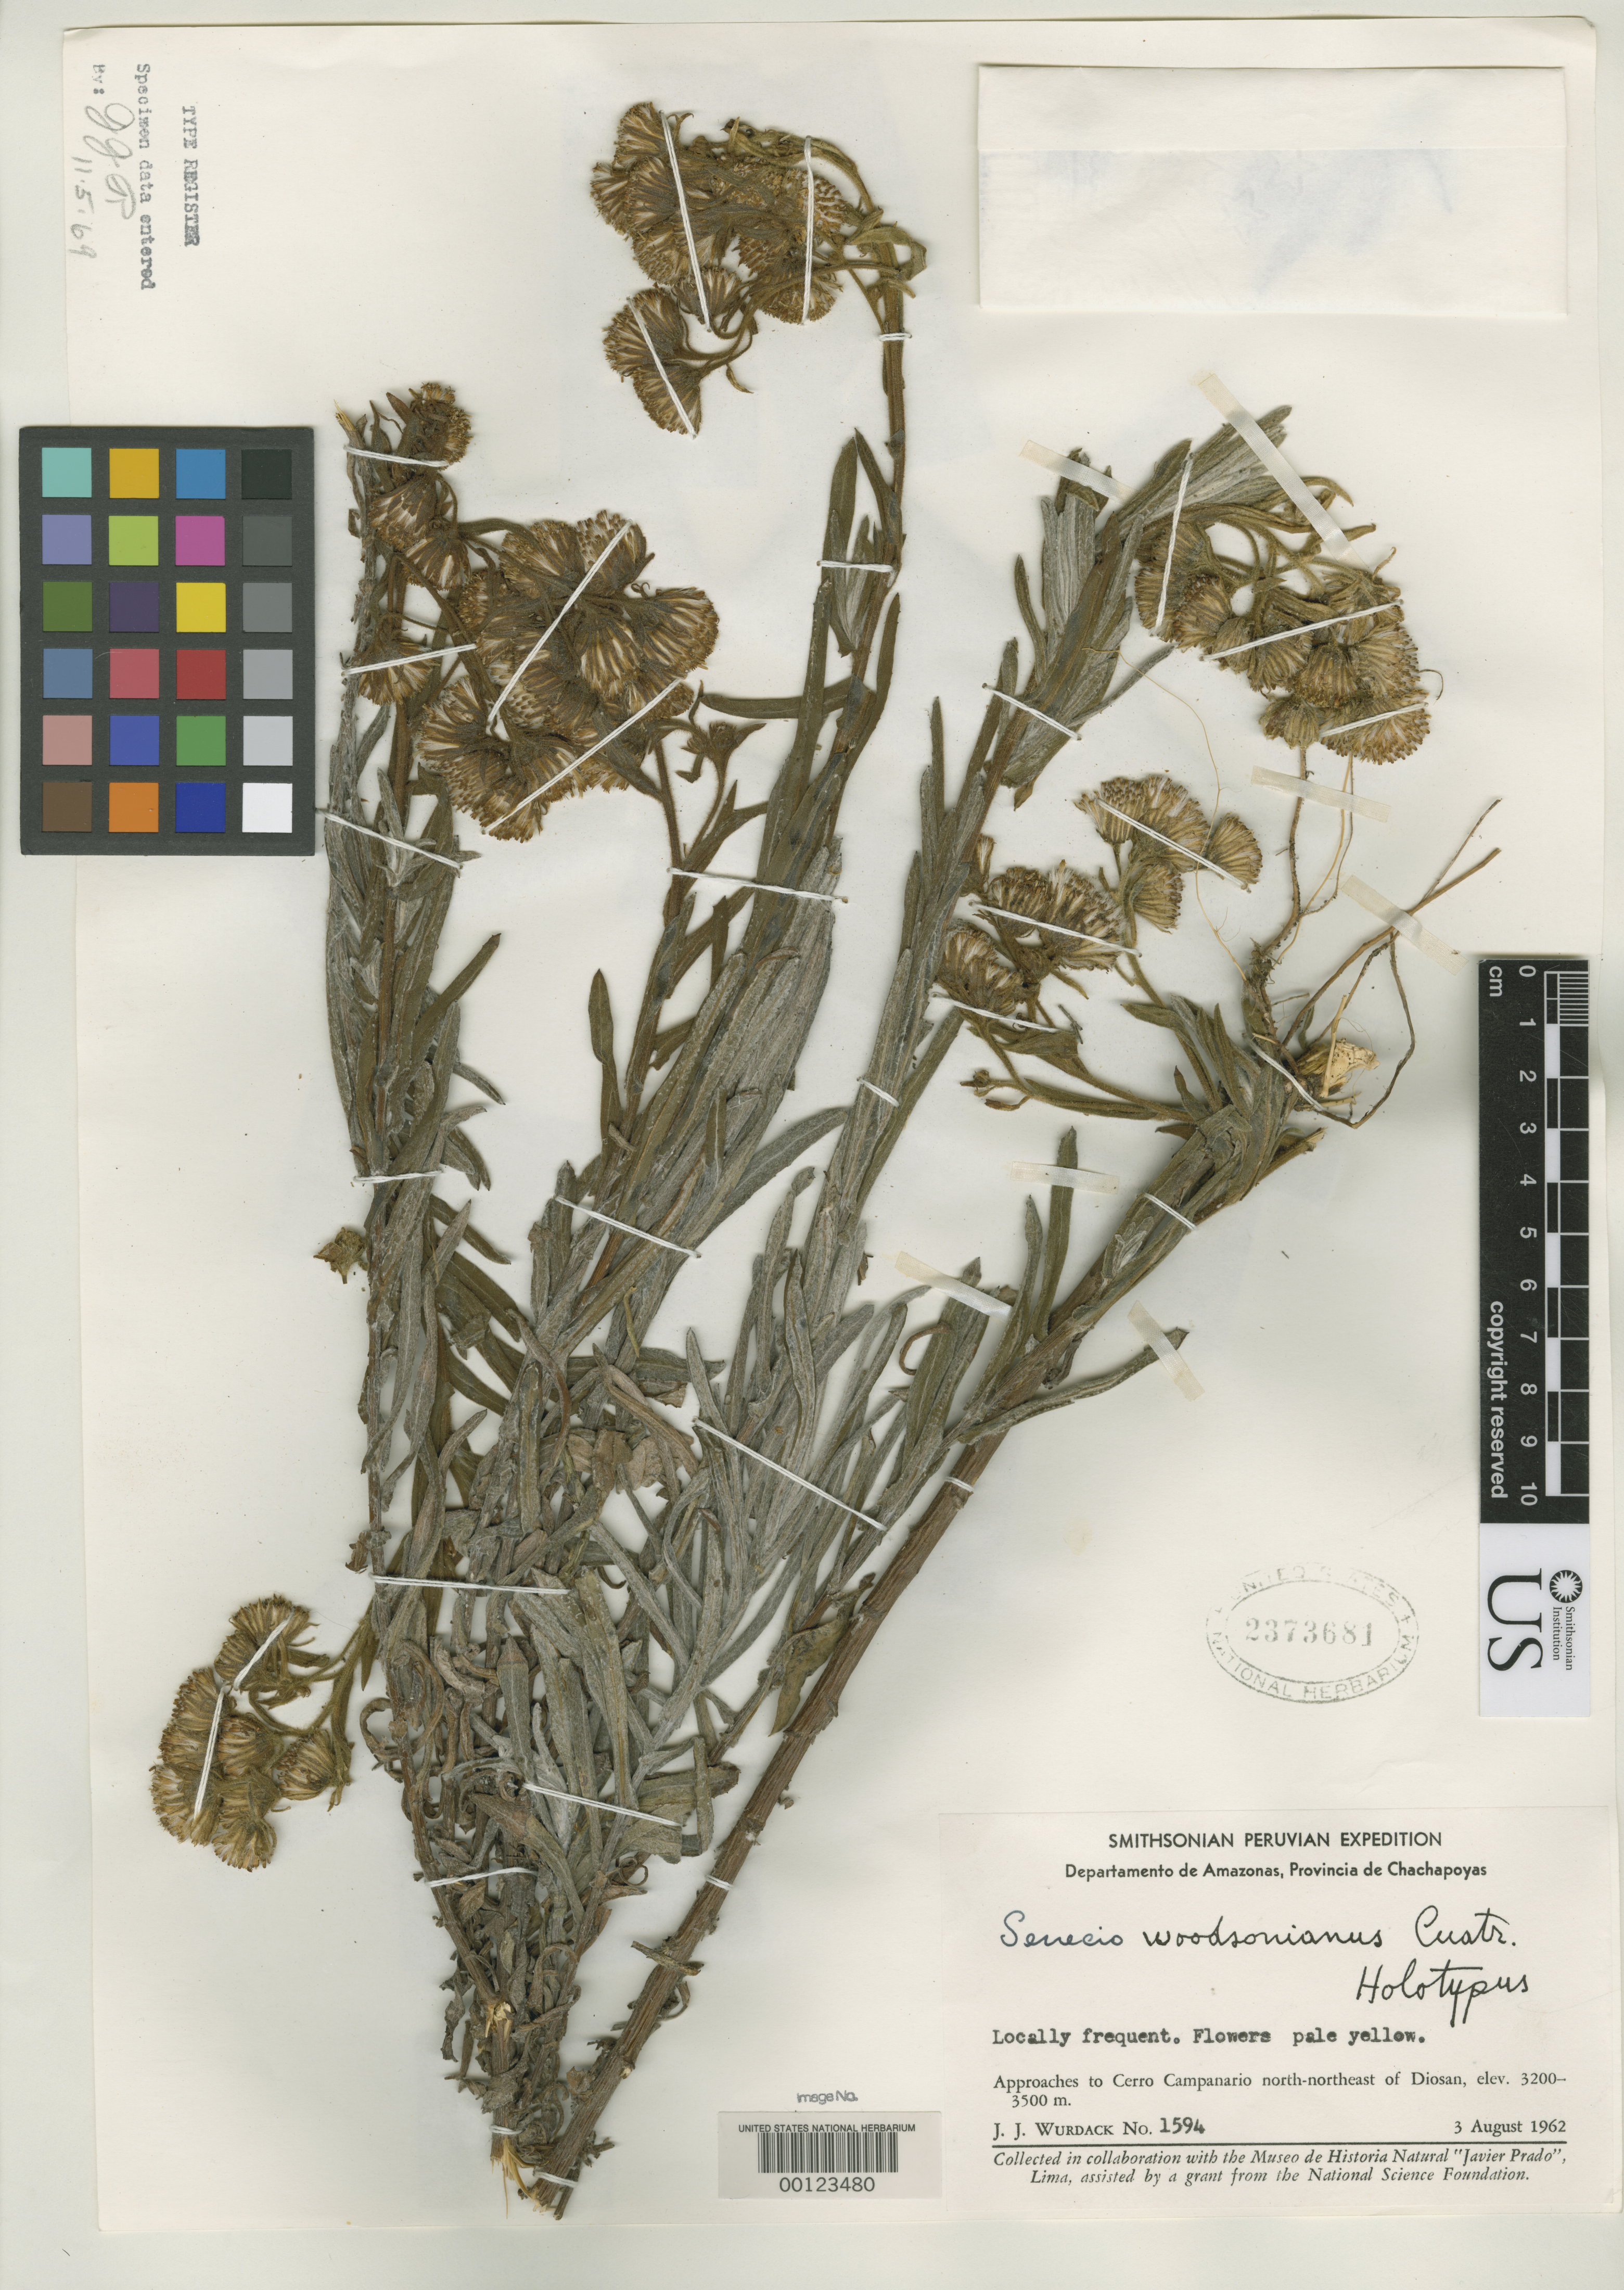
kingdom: Plantae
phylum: Tracheophyta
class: Magnoliopsida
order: Asterales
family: Asteraceae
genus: Senecio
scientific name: Senecio woodsonianus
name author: Cuatrec.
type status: Holotype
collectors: J. J. Wurdack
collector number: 1594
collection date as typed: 03 Aug 1962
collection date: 1962-08-03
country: Peru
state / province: Amazonas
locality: Diosan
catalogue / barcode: US 2373681